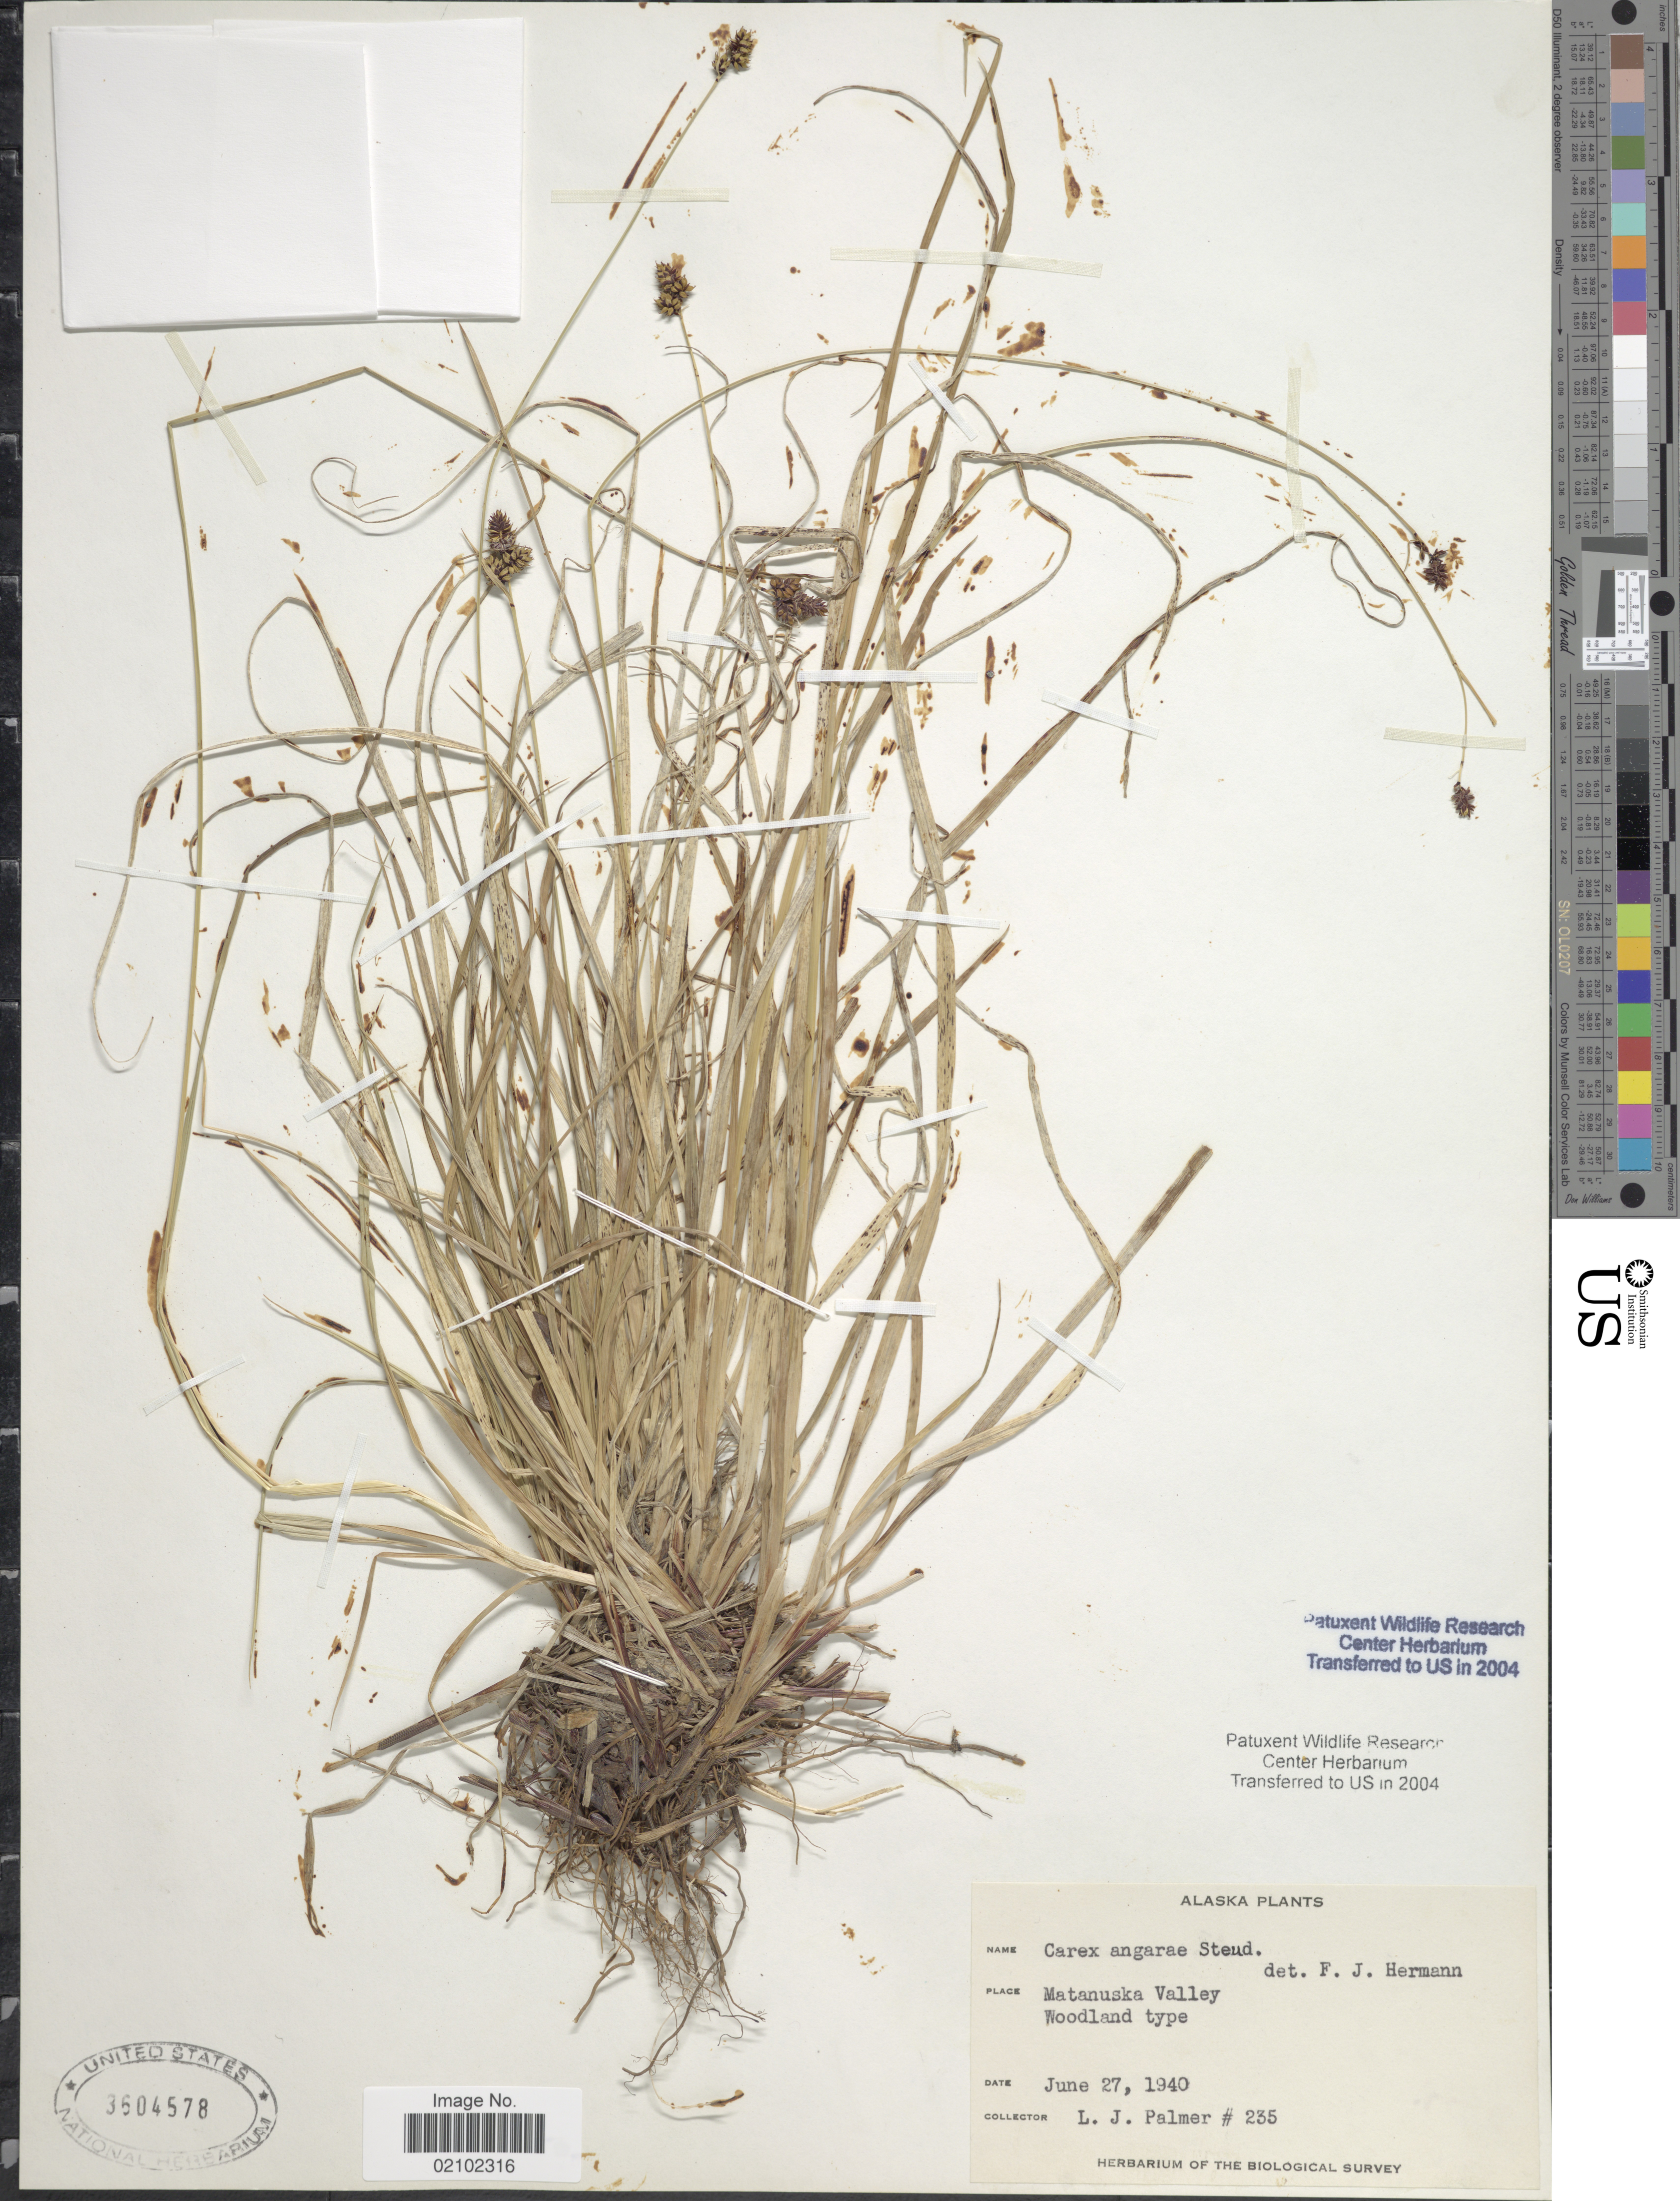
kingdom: Plantae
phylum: Tracheophyta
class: Liliopsida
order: Poales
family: Cyperaceae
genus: Carex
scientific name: Carex media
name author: R. Br.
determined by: Strong, Mark T., (BOT), Smithsonian Institution - National Museum of Natural History (UNITED STATES)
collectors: L. J. Palmer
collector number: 235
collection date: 1940-06-27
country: United States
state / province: Alaska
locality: Matanuska Valley, Woodland Type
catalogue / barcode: US 3604578